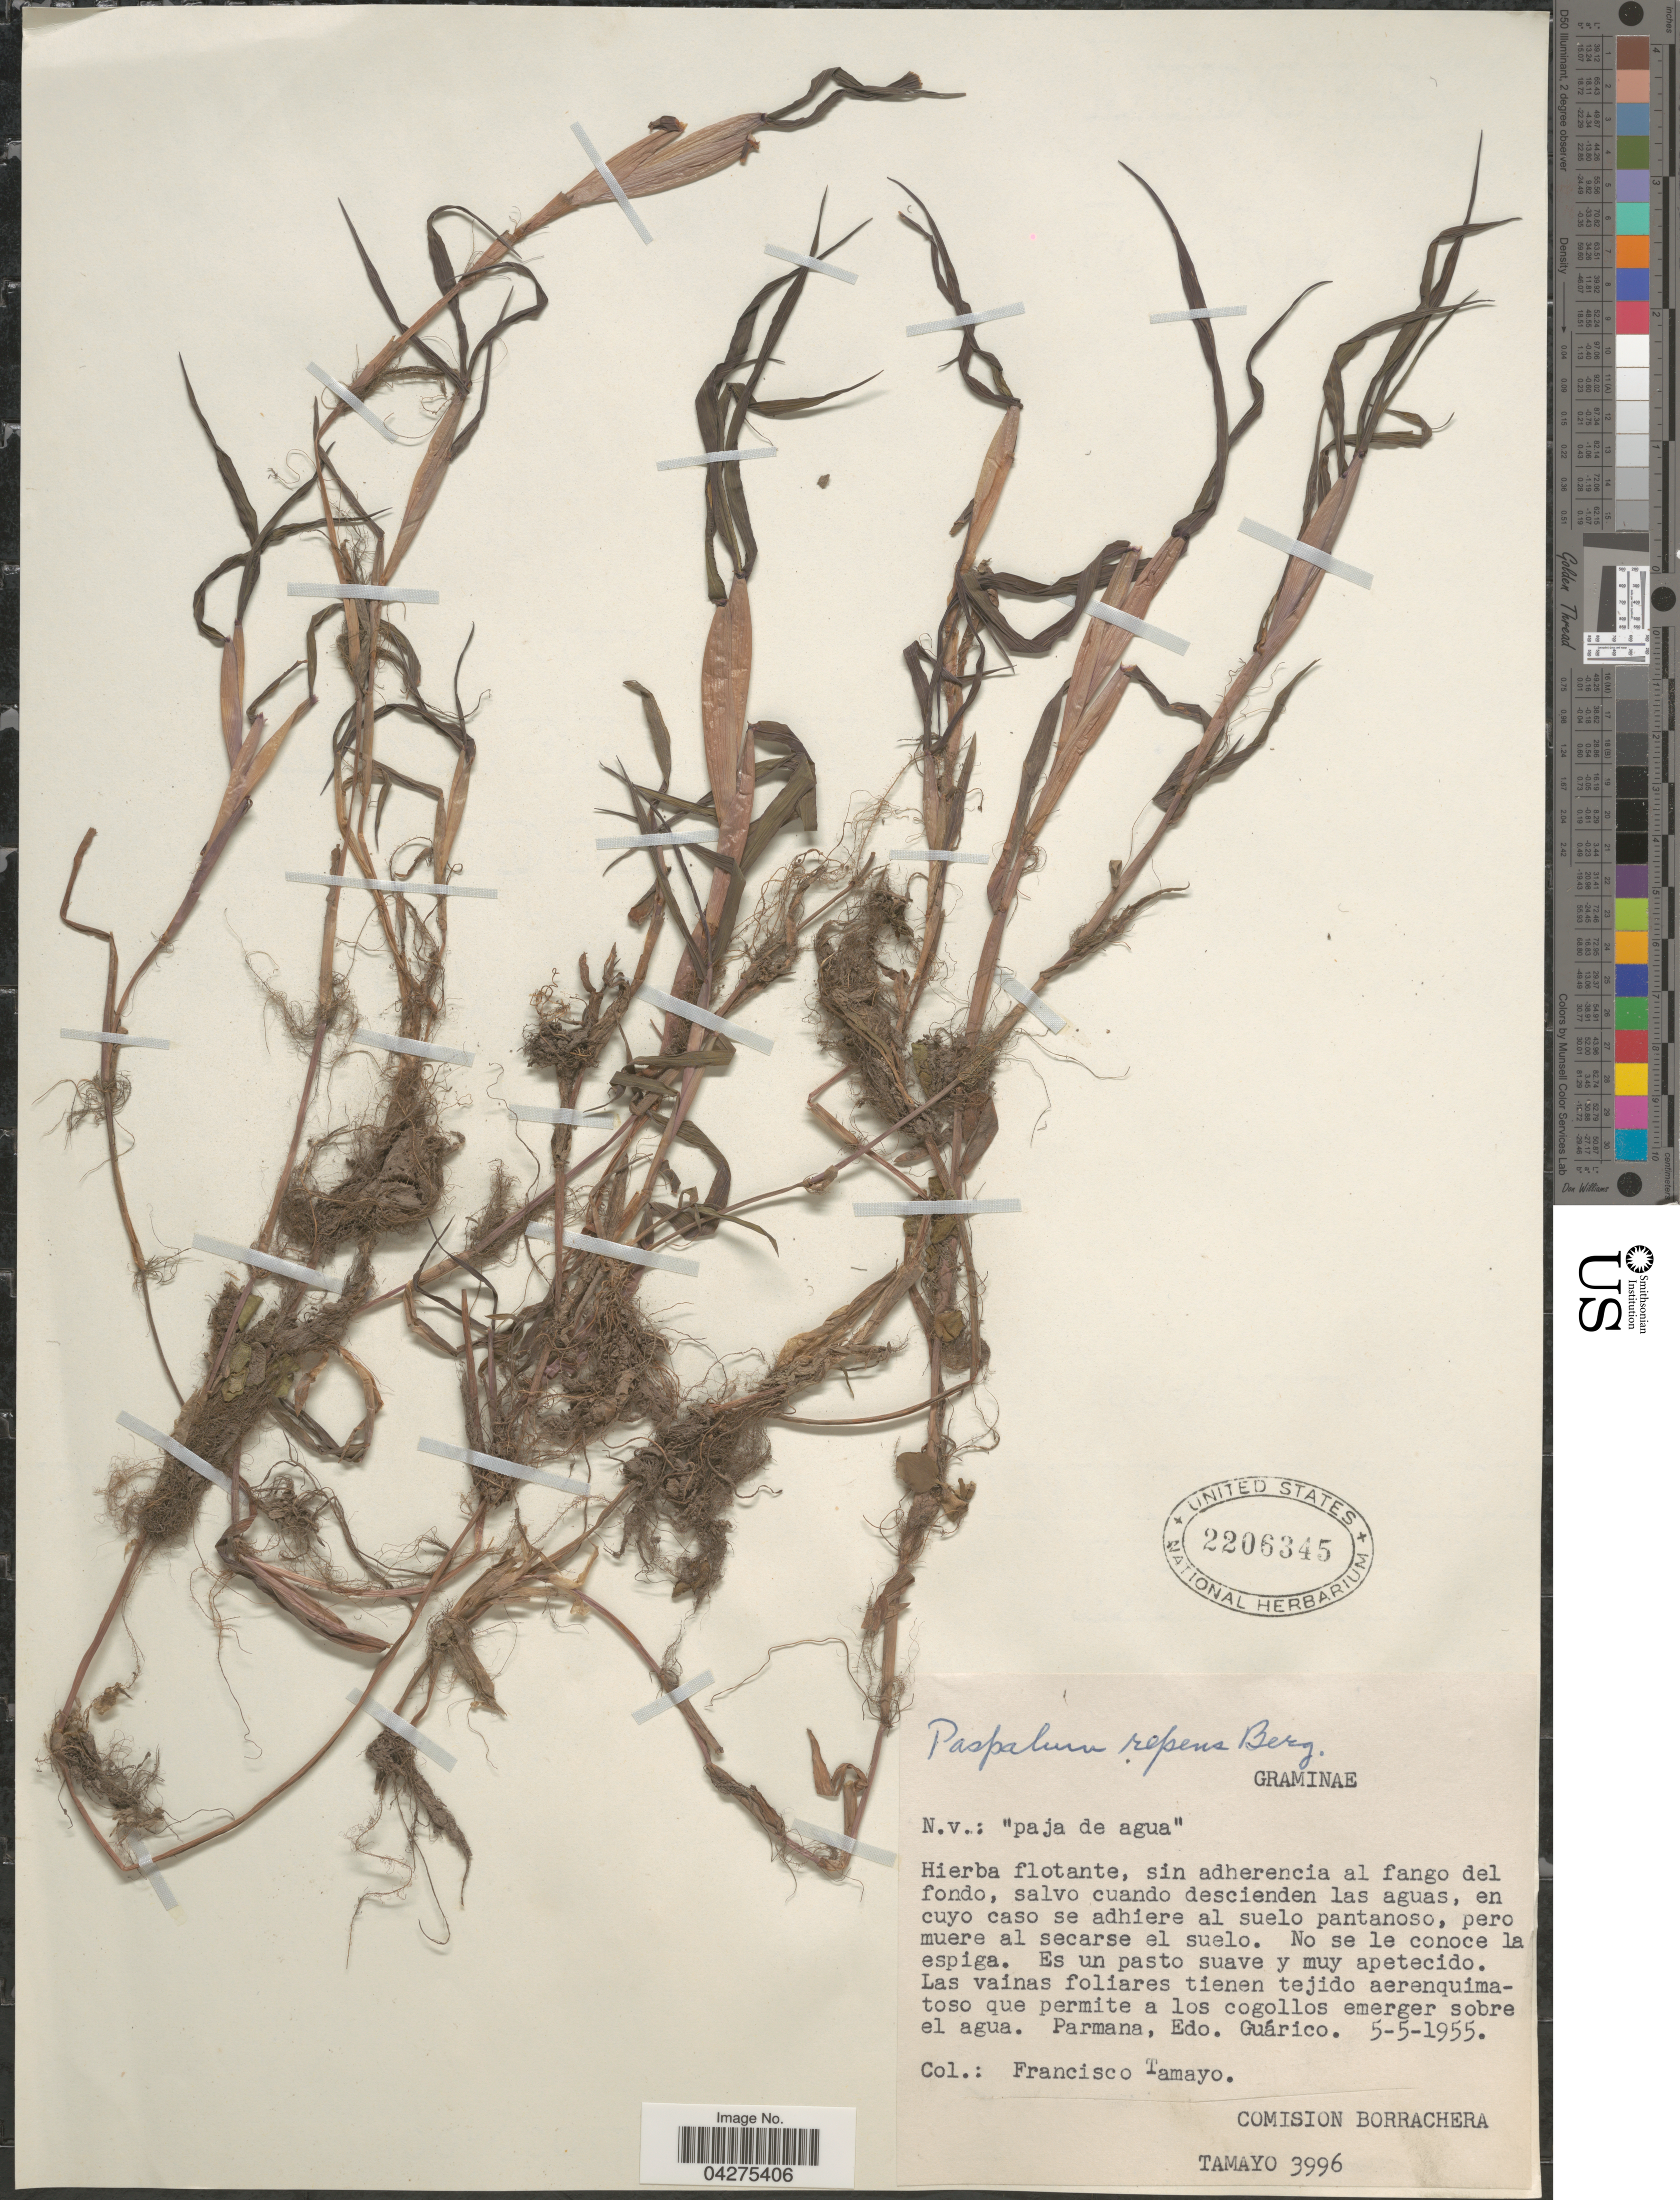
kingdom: Plantae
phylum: Tracheophyta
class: Liliopsida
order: Poales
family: Poaceae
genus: Paspalum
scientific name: Paspalum repens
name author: P.J. Bergius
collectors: F. Tamayo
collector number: TAMAYO 3996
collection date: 1955-05-05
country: Venezuela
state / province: Guarico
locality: Parmana.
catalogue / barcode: US 2206345